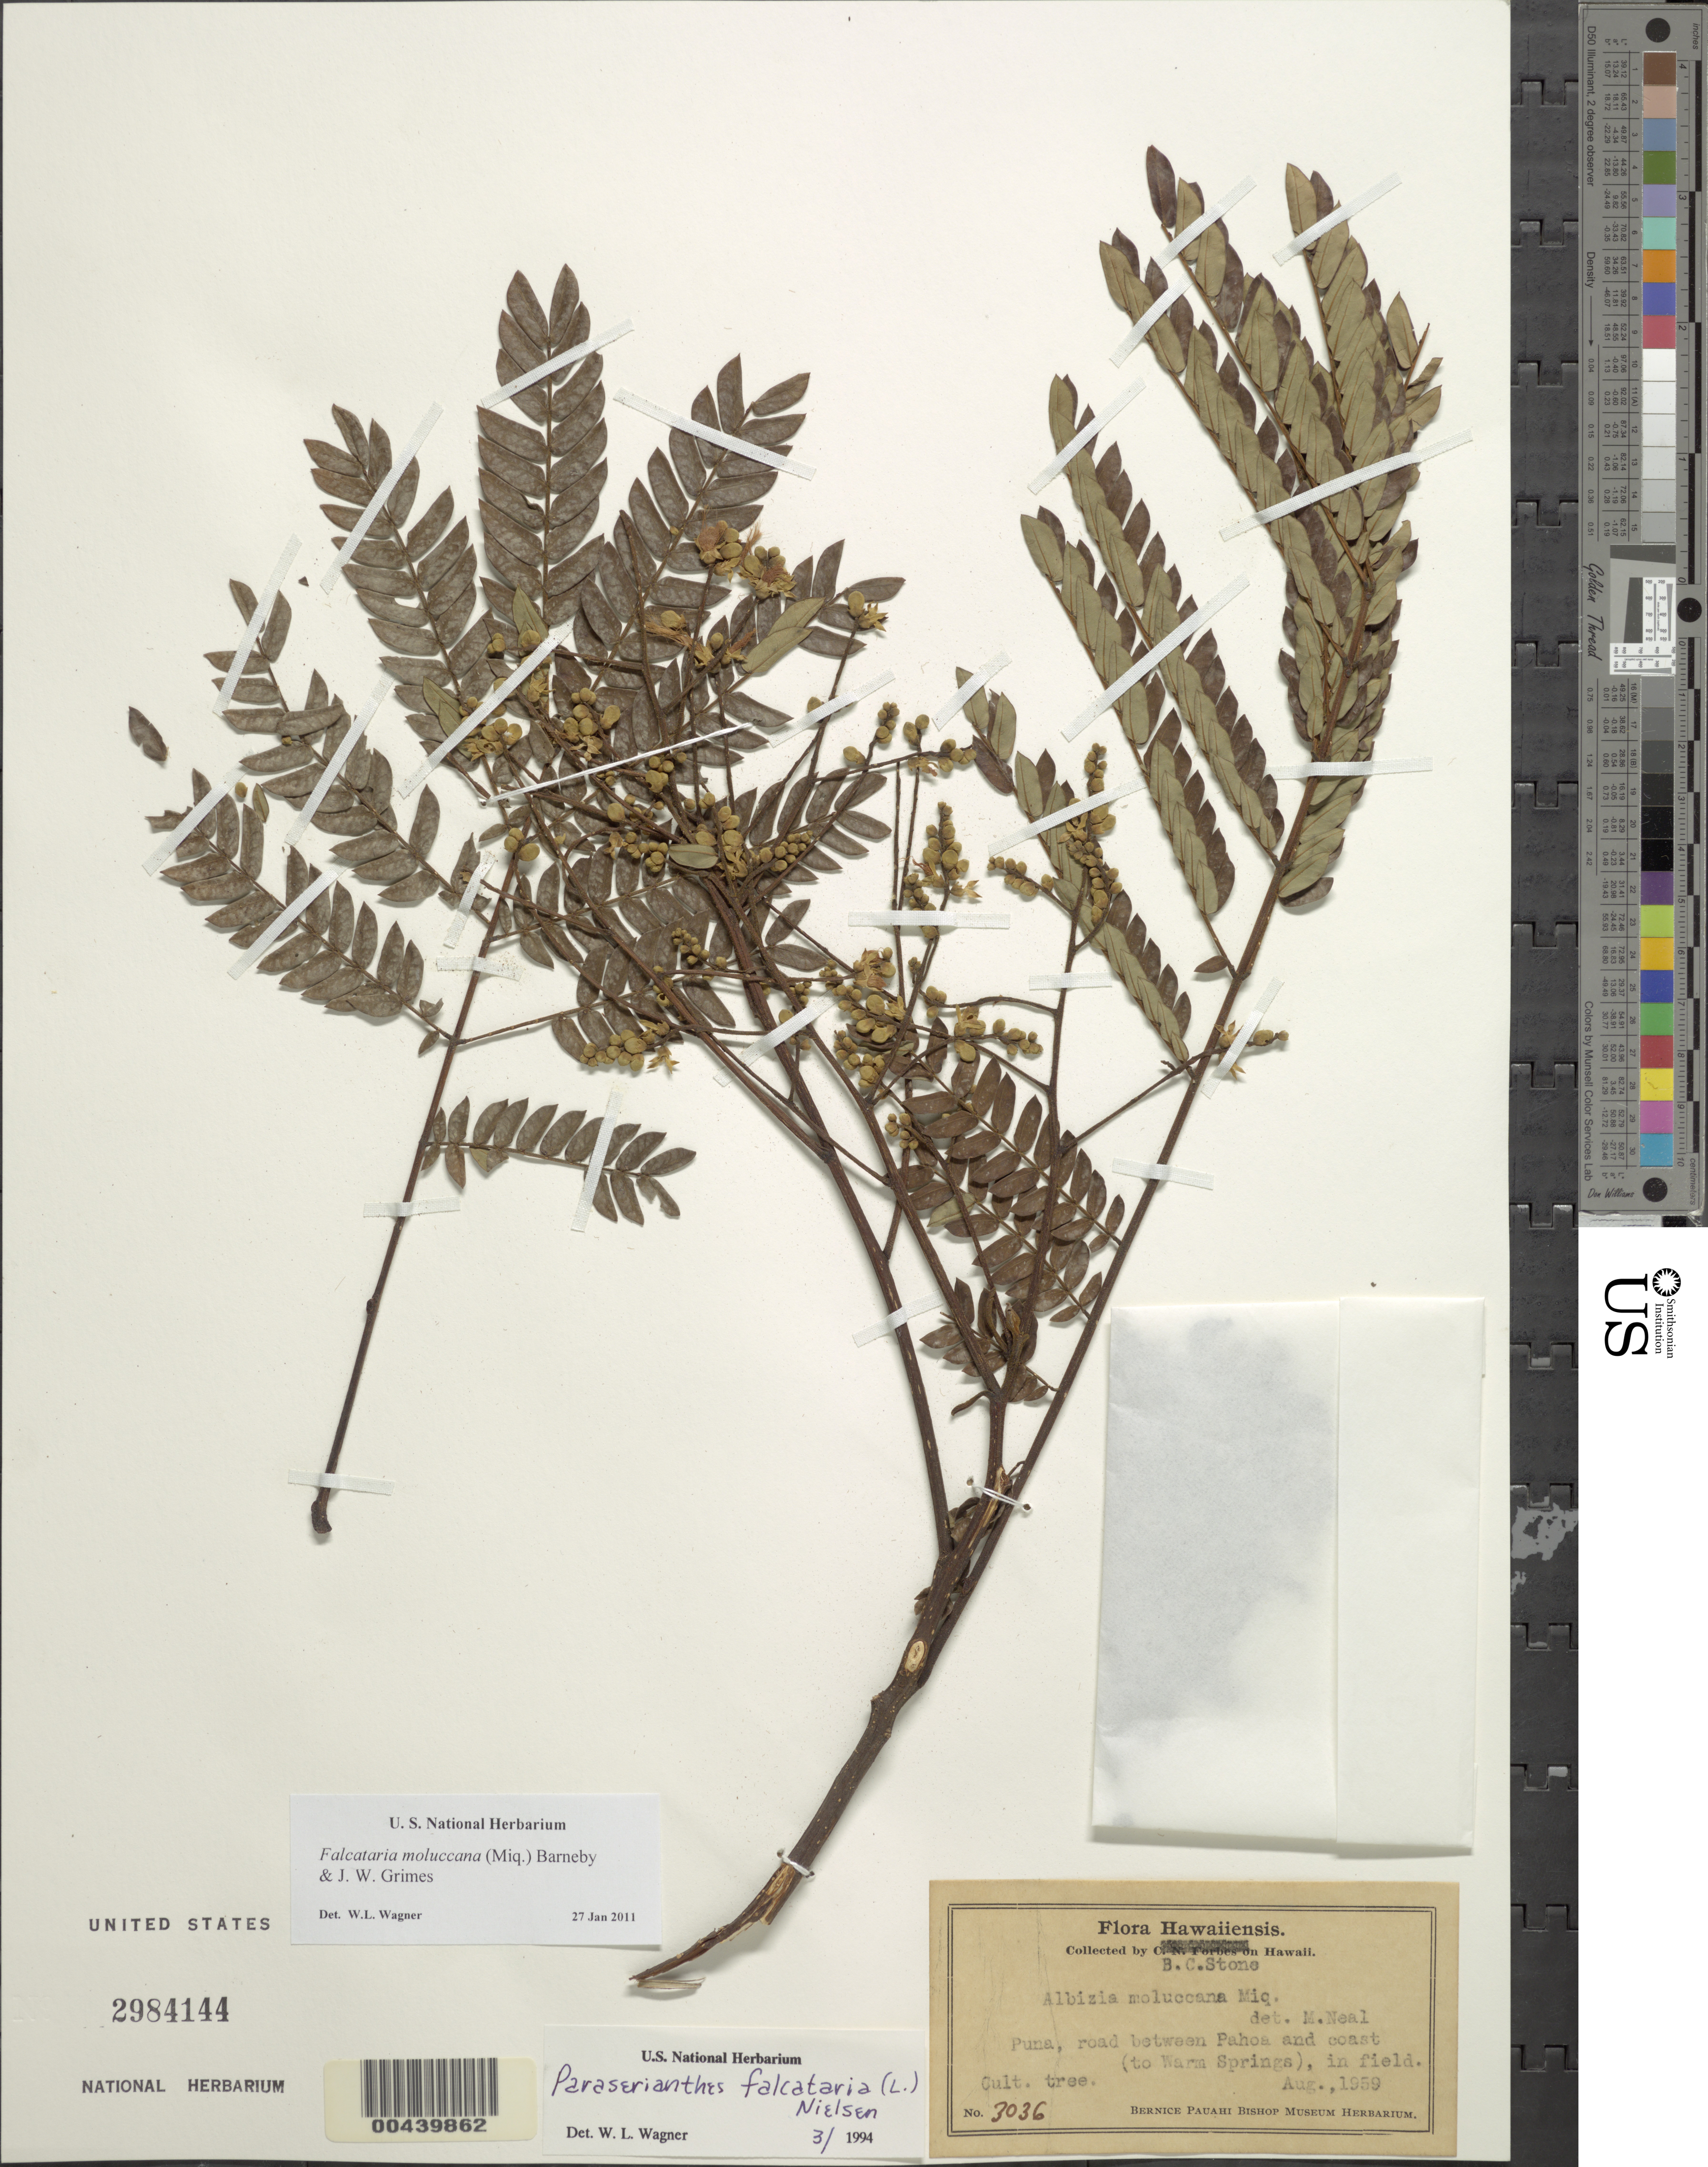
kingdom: Plantae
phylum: Tracheophyta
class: Magnoliopsida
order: Fabales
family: Fabaceae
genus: Falcataria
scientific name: Falcataria moluccana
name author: (Miq.) Barneby & Grimes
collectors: B. C. Stone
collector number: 3036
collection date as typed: Aug 1959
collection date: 1959-08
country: United States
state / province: Hawaii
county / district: Hawaii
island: Hawaii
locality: Puna, road between Pahoa and coast (to Warm Springs), in field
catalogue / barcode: US 2984144